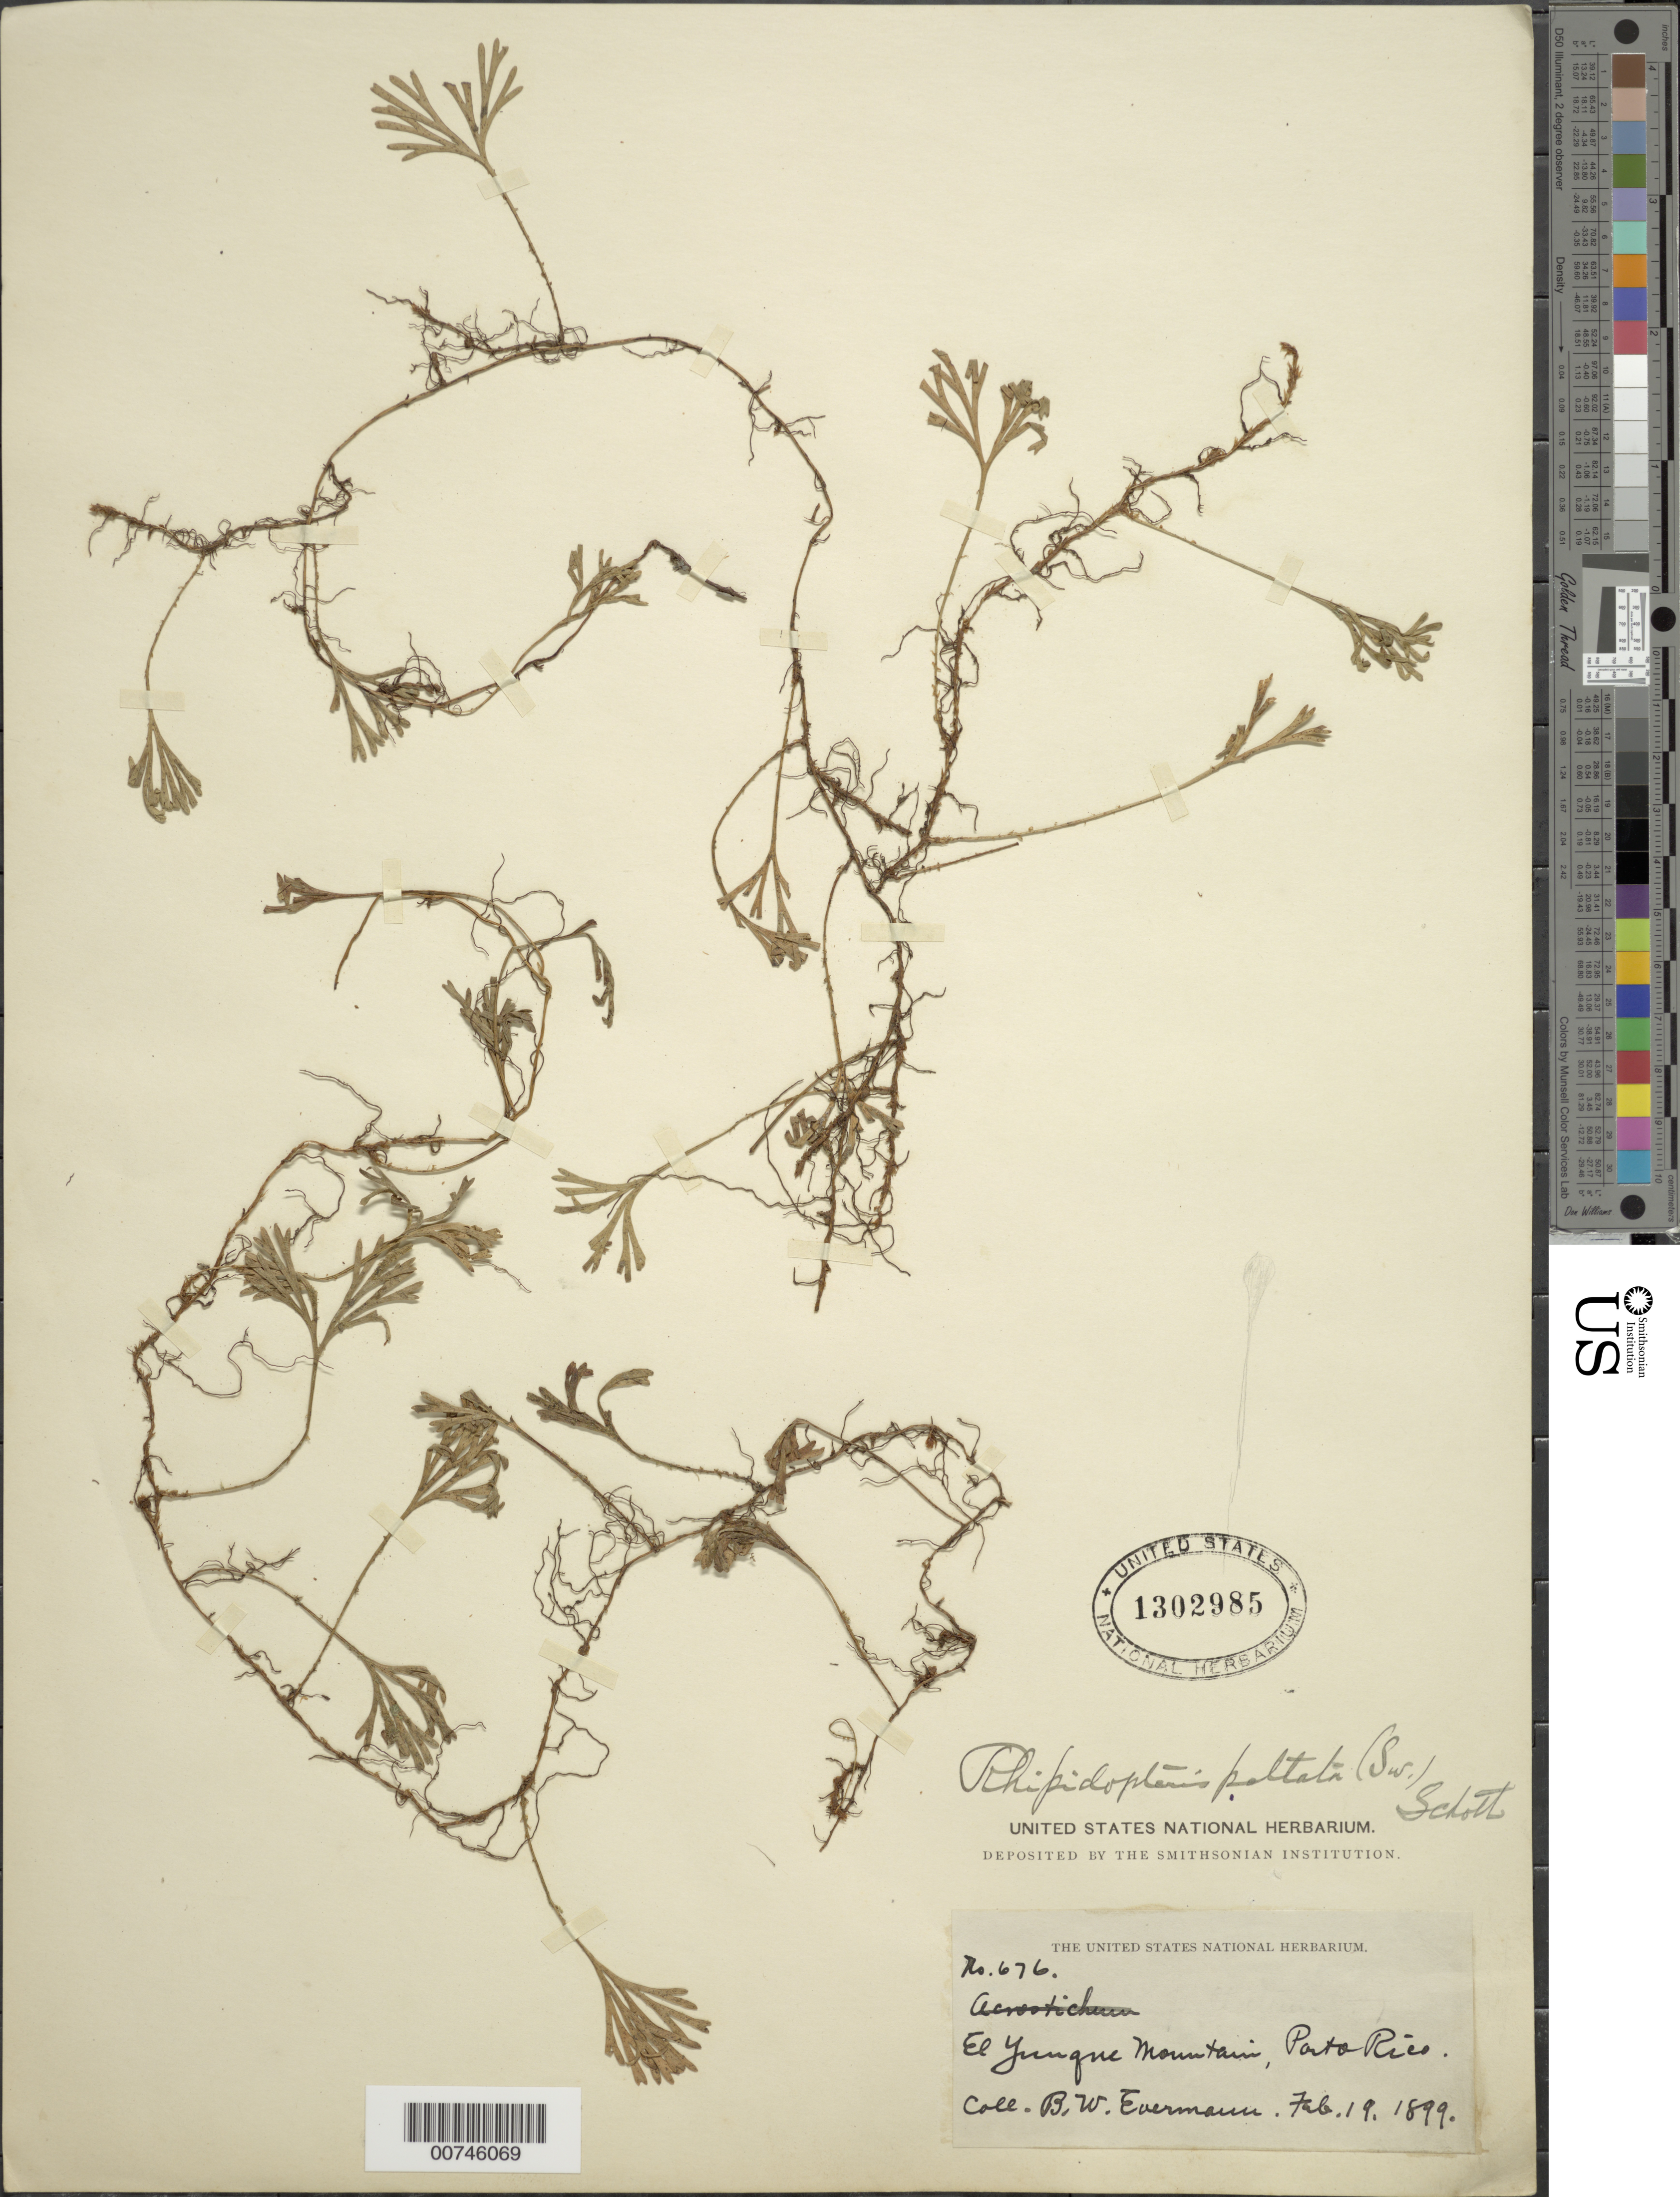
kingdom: Plantae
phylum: Tracheophyta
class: Polypodiopsida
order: Polypodiales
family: Dryopteridaceae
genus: Elaphoglossum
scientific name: Elaphoglossum peltatum f. peltatum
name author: (Sw.) Urb.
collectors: B. W. Evermann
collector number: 676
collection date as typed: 19 Feb 1899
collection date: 1899-02-19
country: Puerto Rico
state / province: Río Grande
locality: El Yunque Mountain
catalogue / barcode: US 1302985